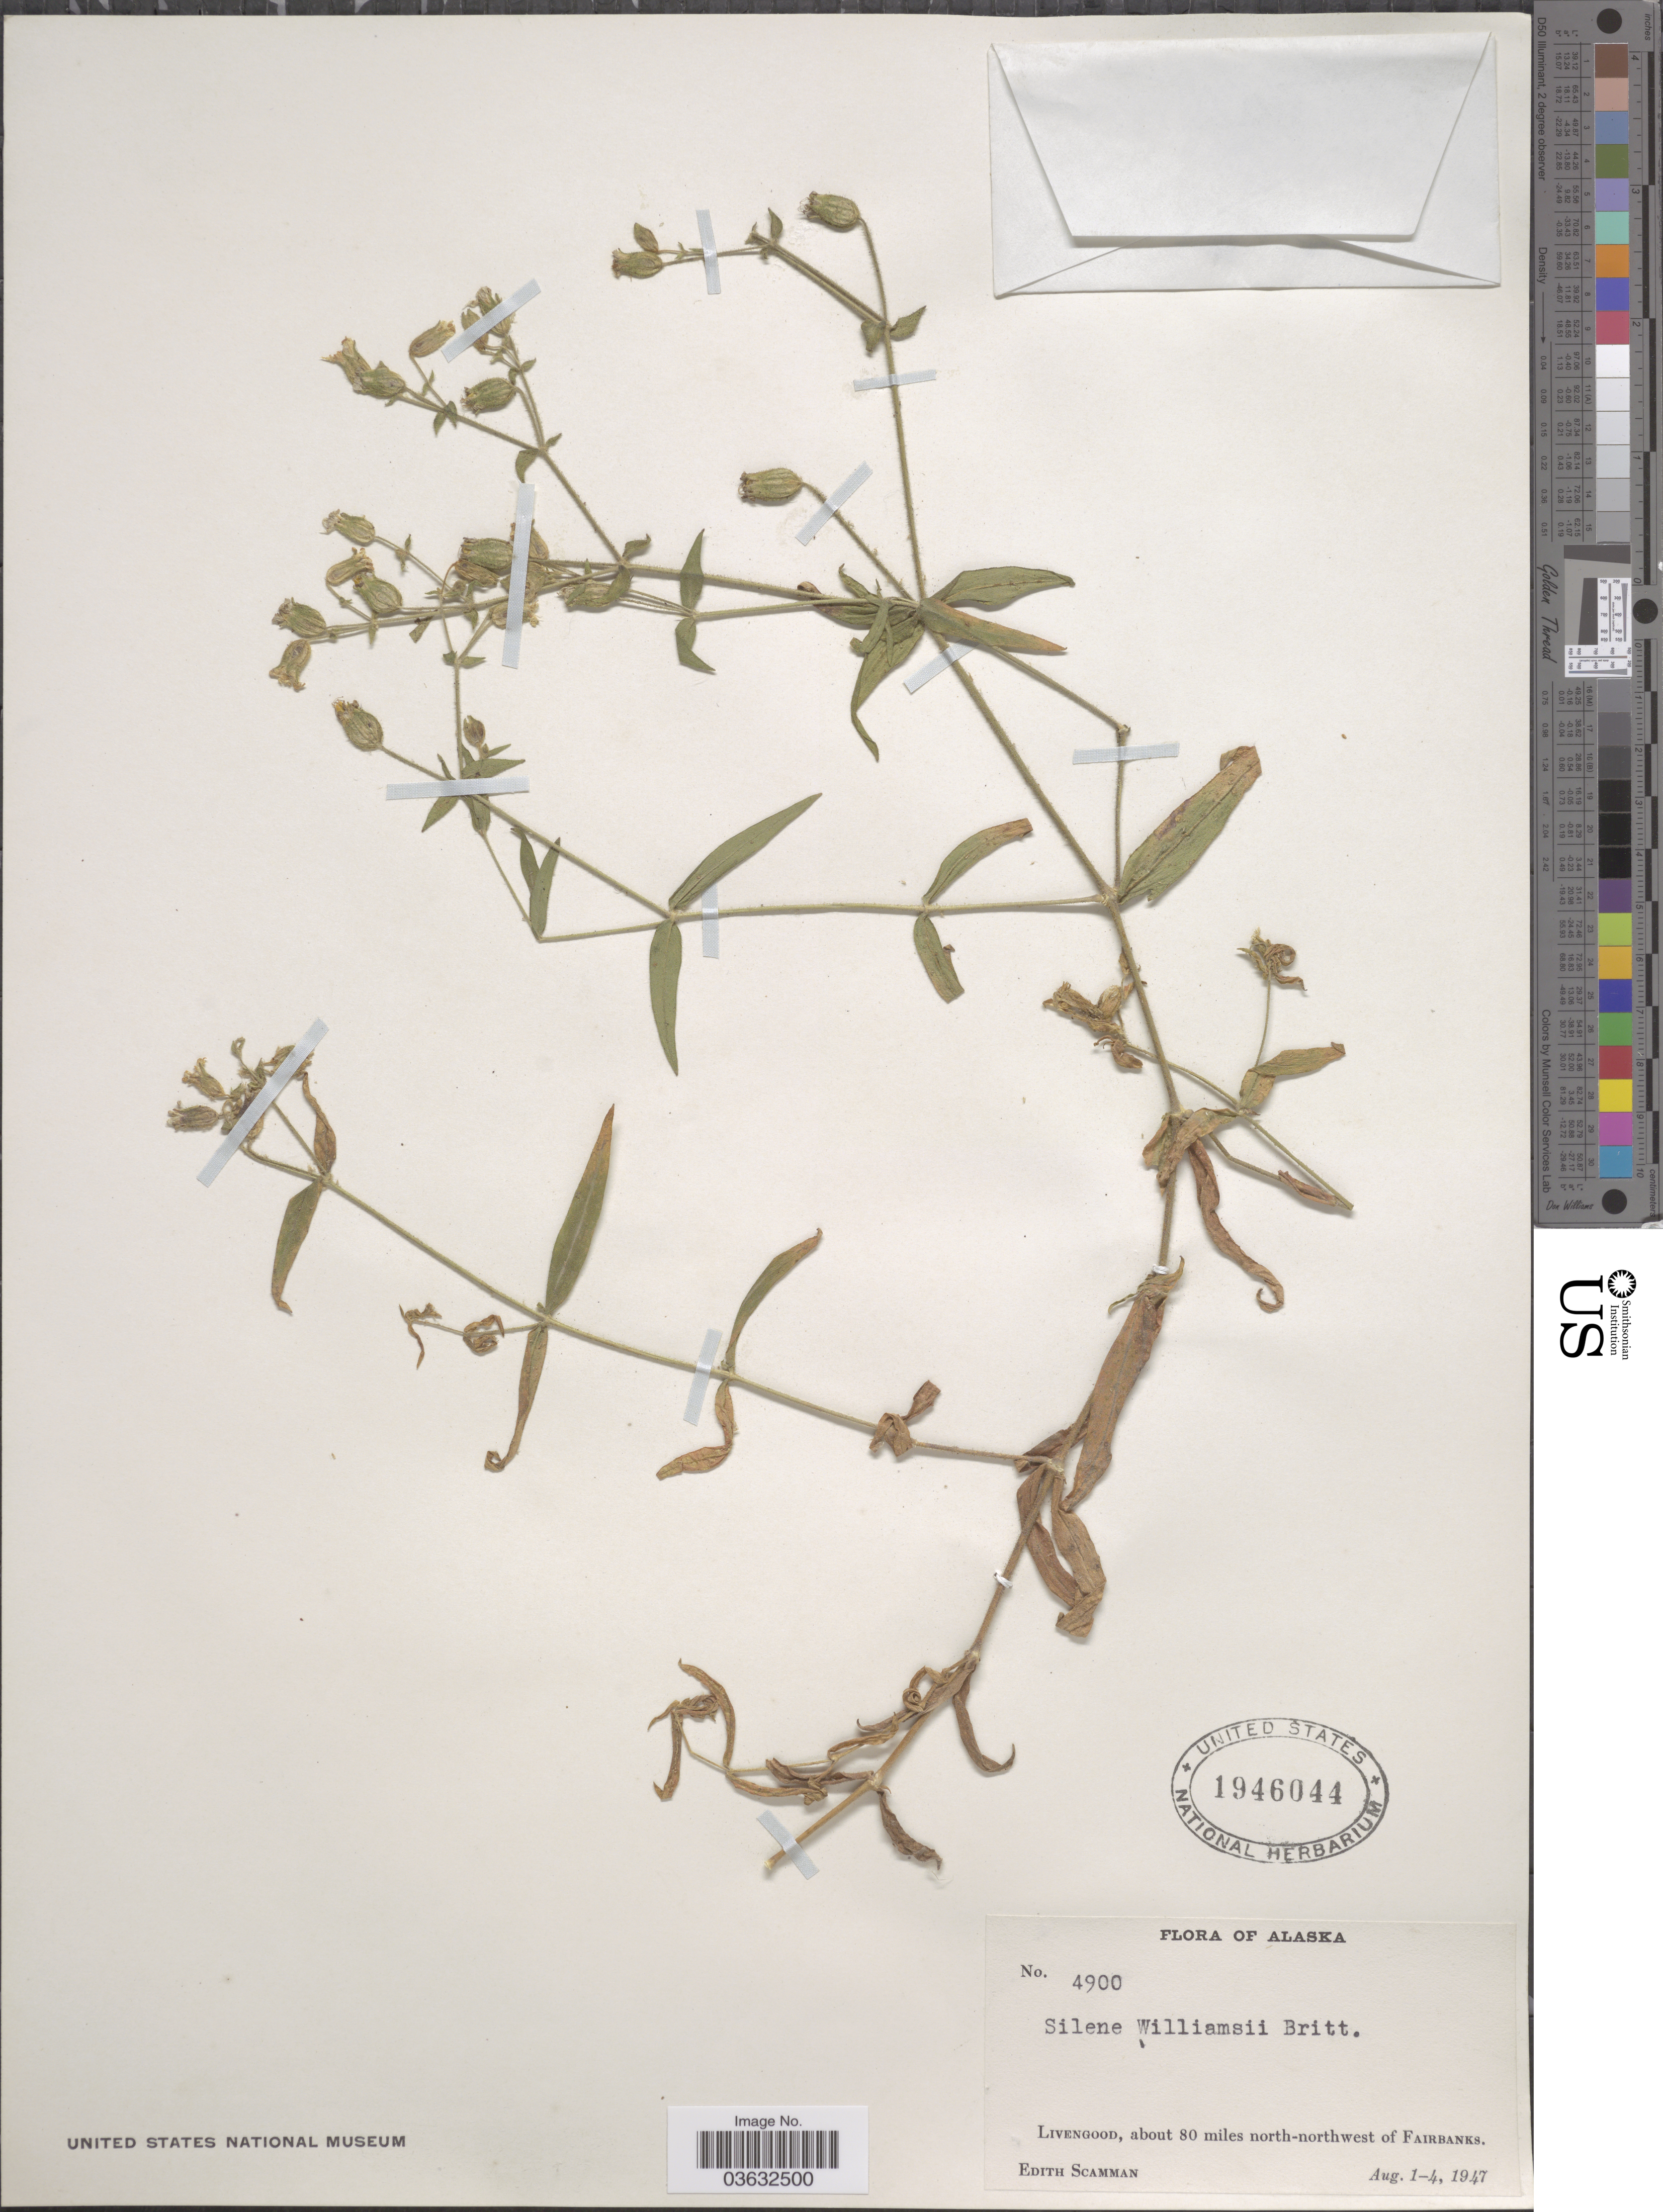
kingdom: Plantae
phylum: Tracheophyta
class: Magnoliopsida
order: Caryophyllales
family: Caryophyllaceae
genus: Silene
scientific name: Silene williamsii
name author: Britton in Britton & Rydb.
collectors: E. Scamman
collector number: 4900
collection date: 1947-08-01/1947-08-04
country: United States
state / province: Alaska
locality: Livengood, about 80 miles north-northwest of Fairbanks.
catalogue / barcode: US 1946044